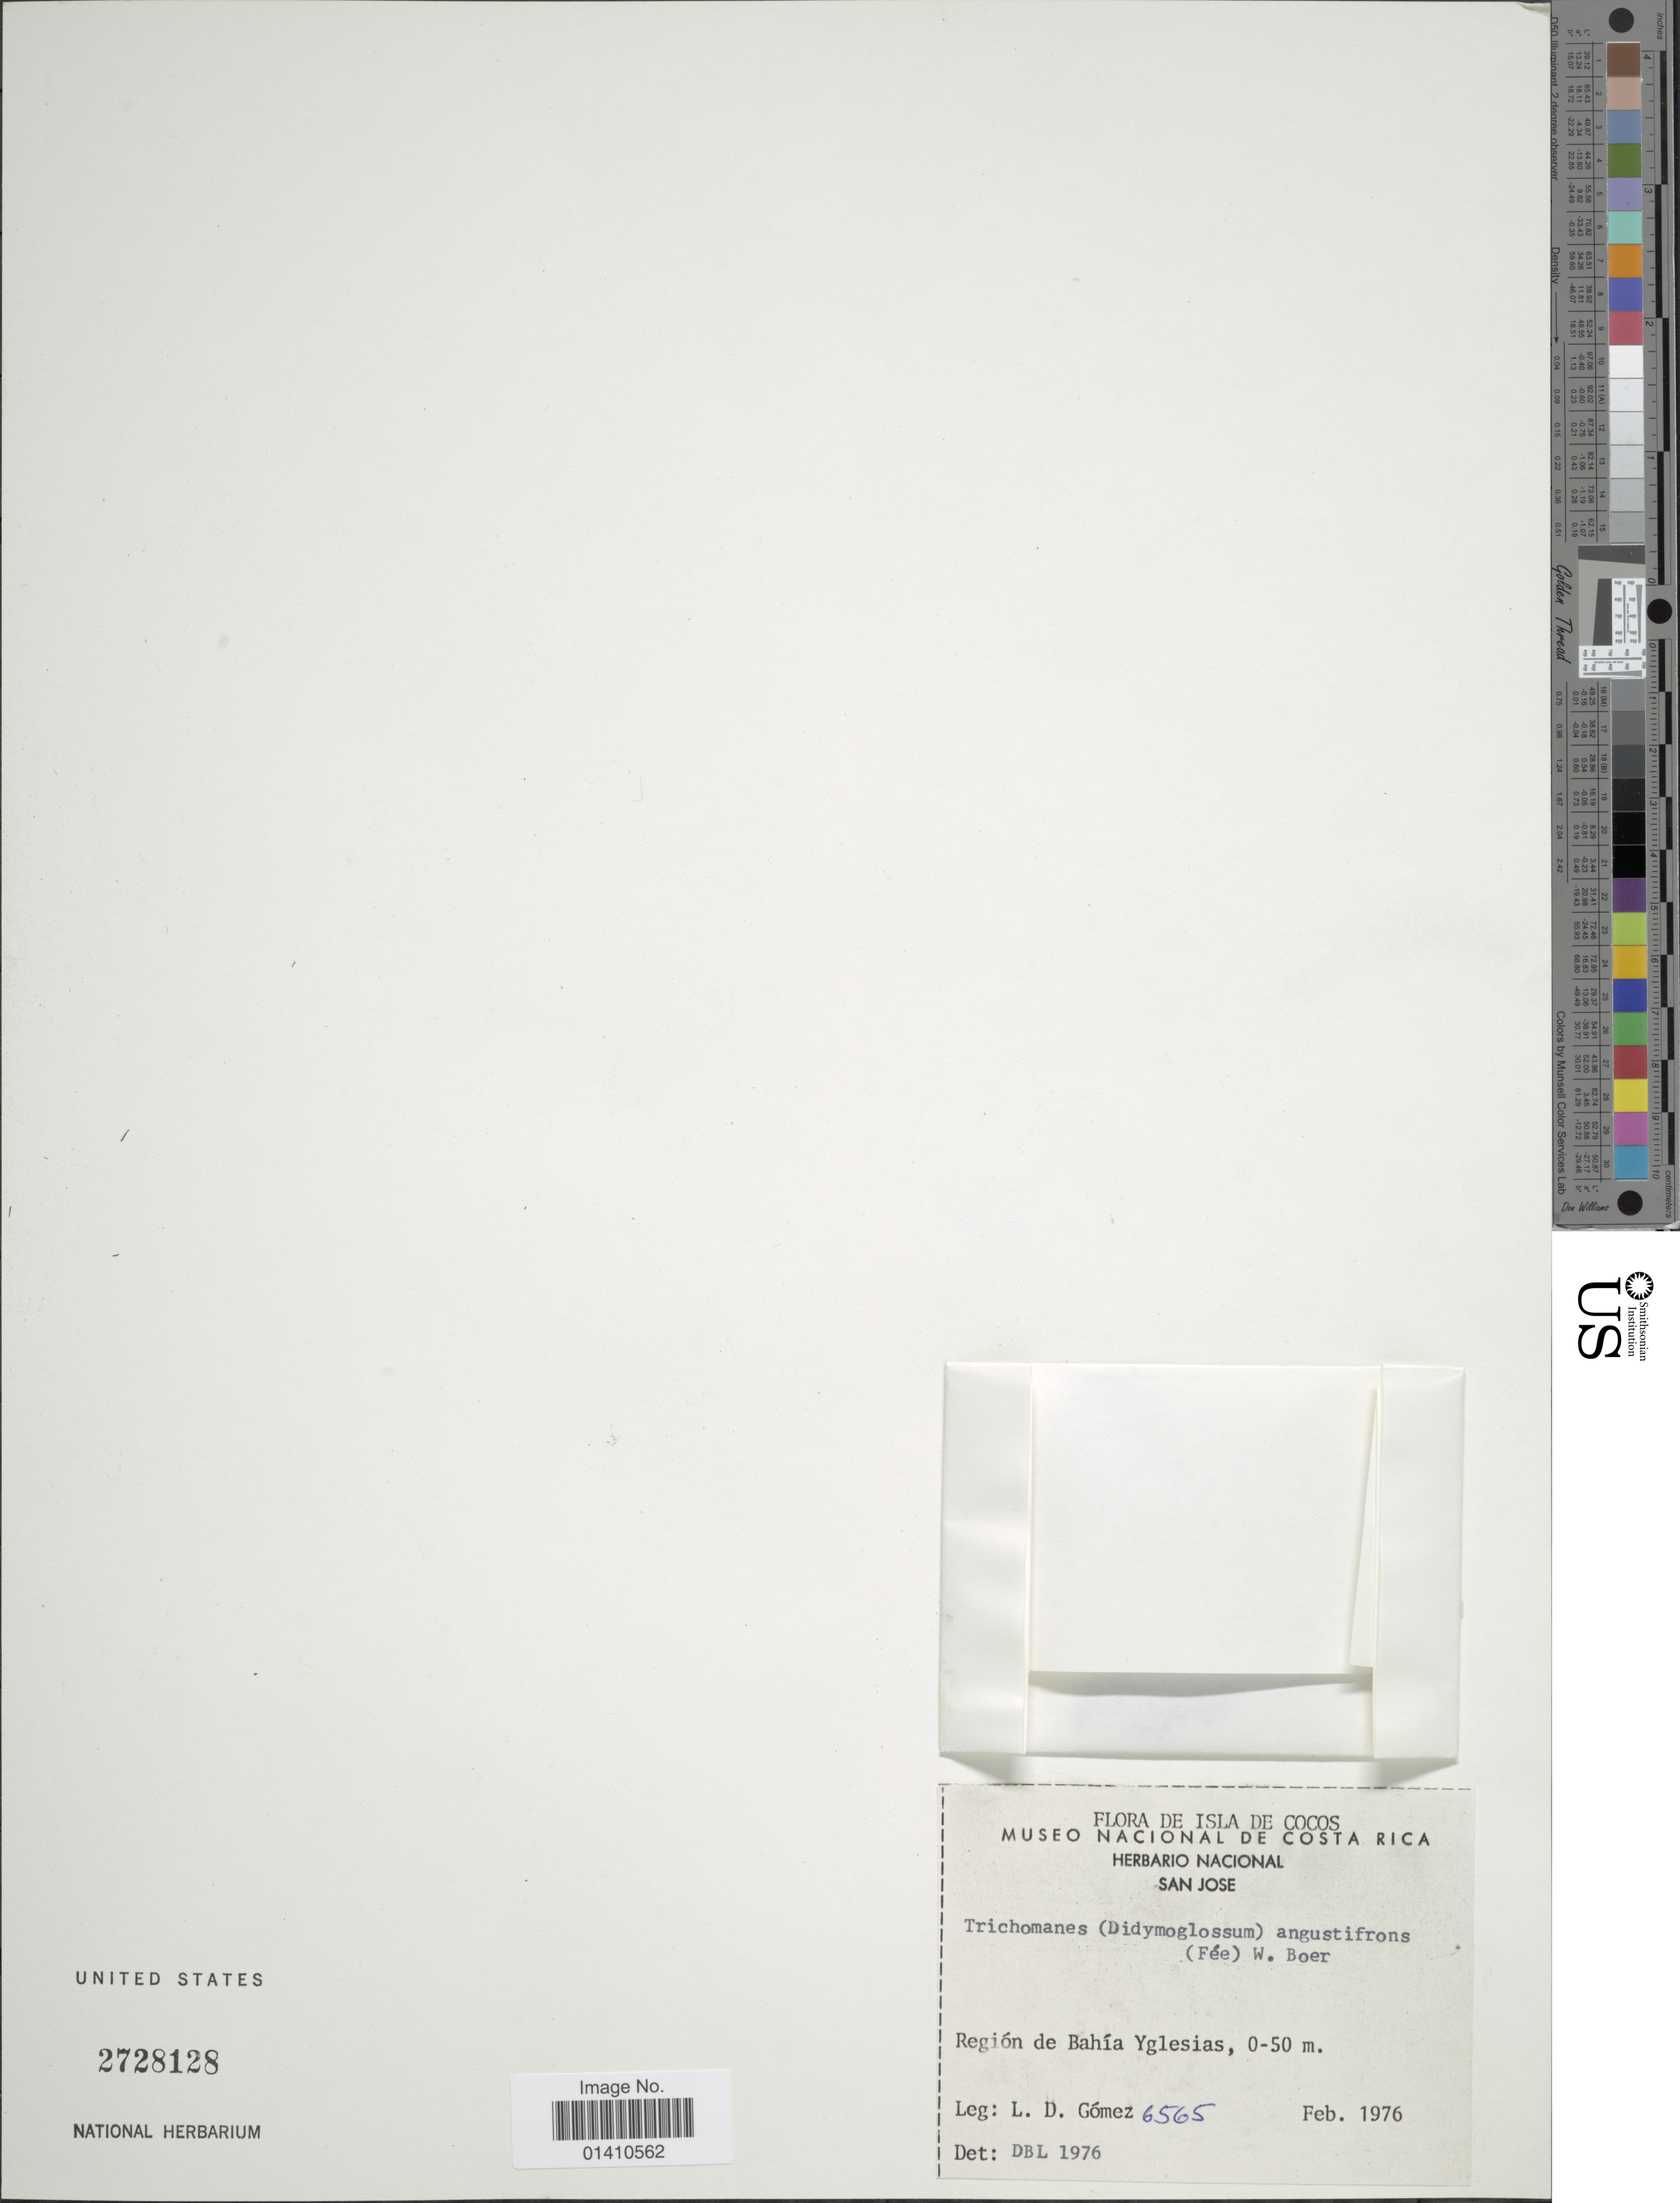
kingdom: Plantae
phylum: Tracheophyta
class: Polypodiopsida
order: Hymenophyllales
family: Hymenophyllaceae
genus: Didymoglossum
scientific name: Didymoglossum angustifrons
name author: Fée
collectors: L. Gomez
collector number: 6565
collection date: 1976-02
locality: Region de Bahia Yglesias, Isla de Cocos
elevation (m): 0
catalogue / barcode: US 2728128